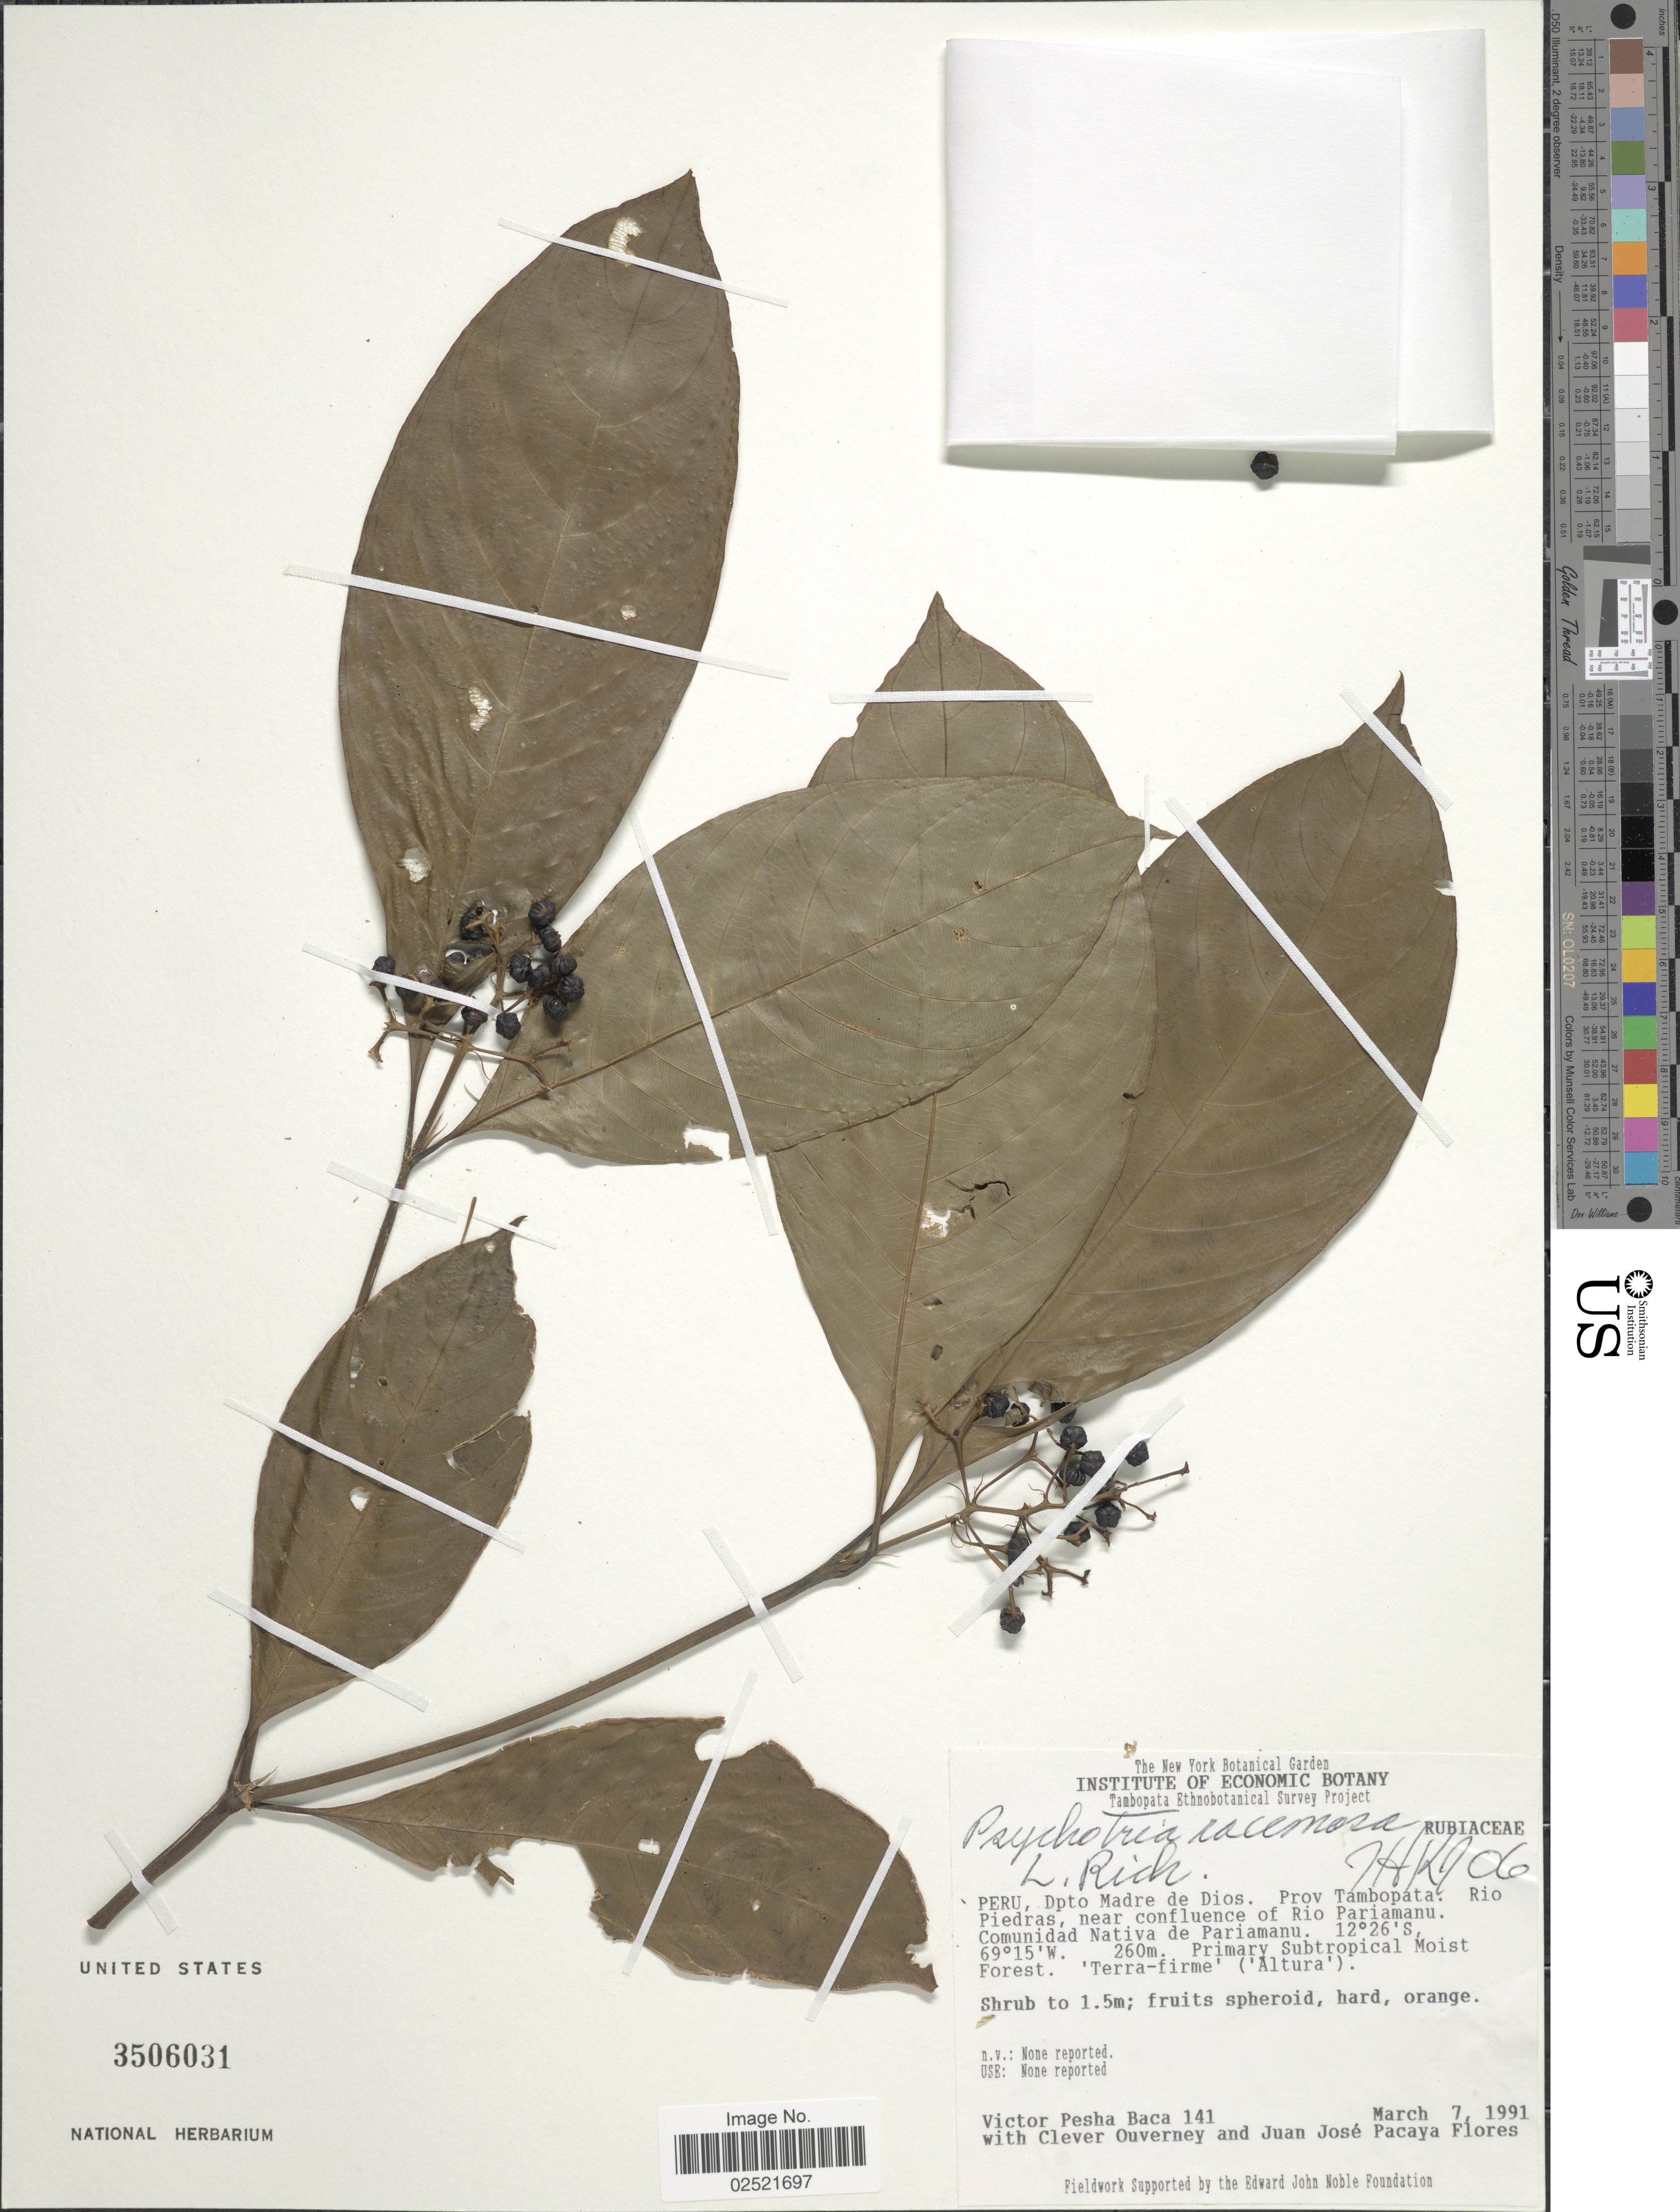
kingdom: Plantae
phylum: Tracheophyta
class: Magnoliopsida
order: Gentianales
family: Rubiaceae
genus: Psychotria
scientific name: Psychotria racemosa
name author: (Aubl.) Raeuschel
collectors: V. Pesha Baca, C. Ouverney & J. Pacaya F.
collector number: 141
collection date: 1991-03-07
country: Peru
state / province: Madre de Dios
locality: Prov. Tambopata, Rio Piedras, near confluence of Rio Pariamanu, Comunidad Nativa de Pariamanu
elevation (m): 260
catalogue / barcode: US 3506031